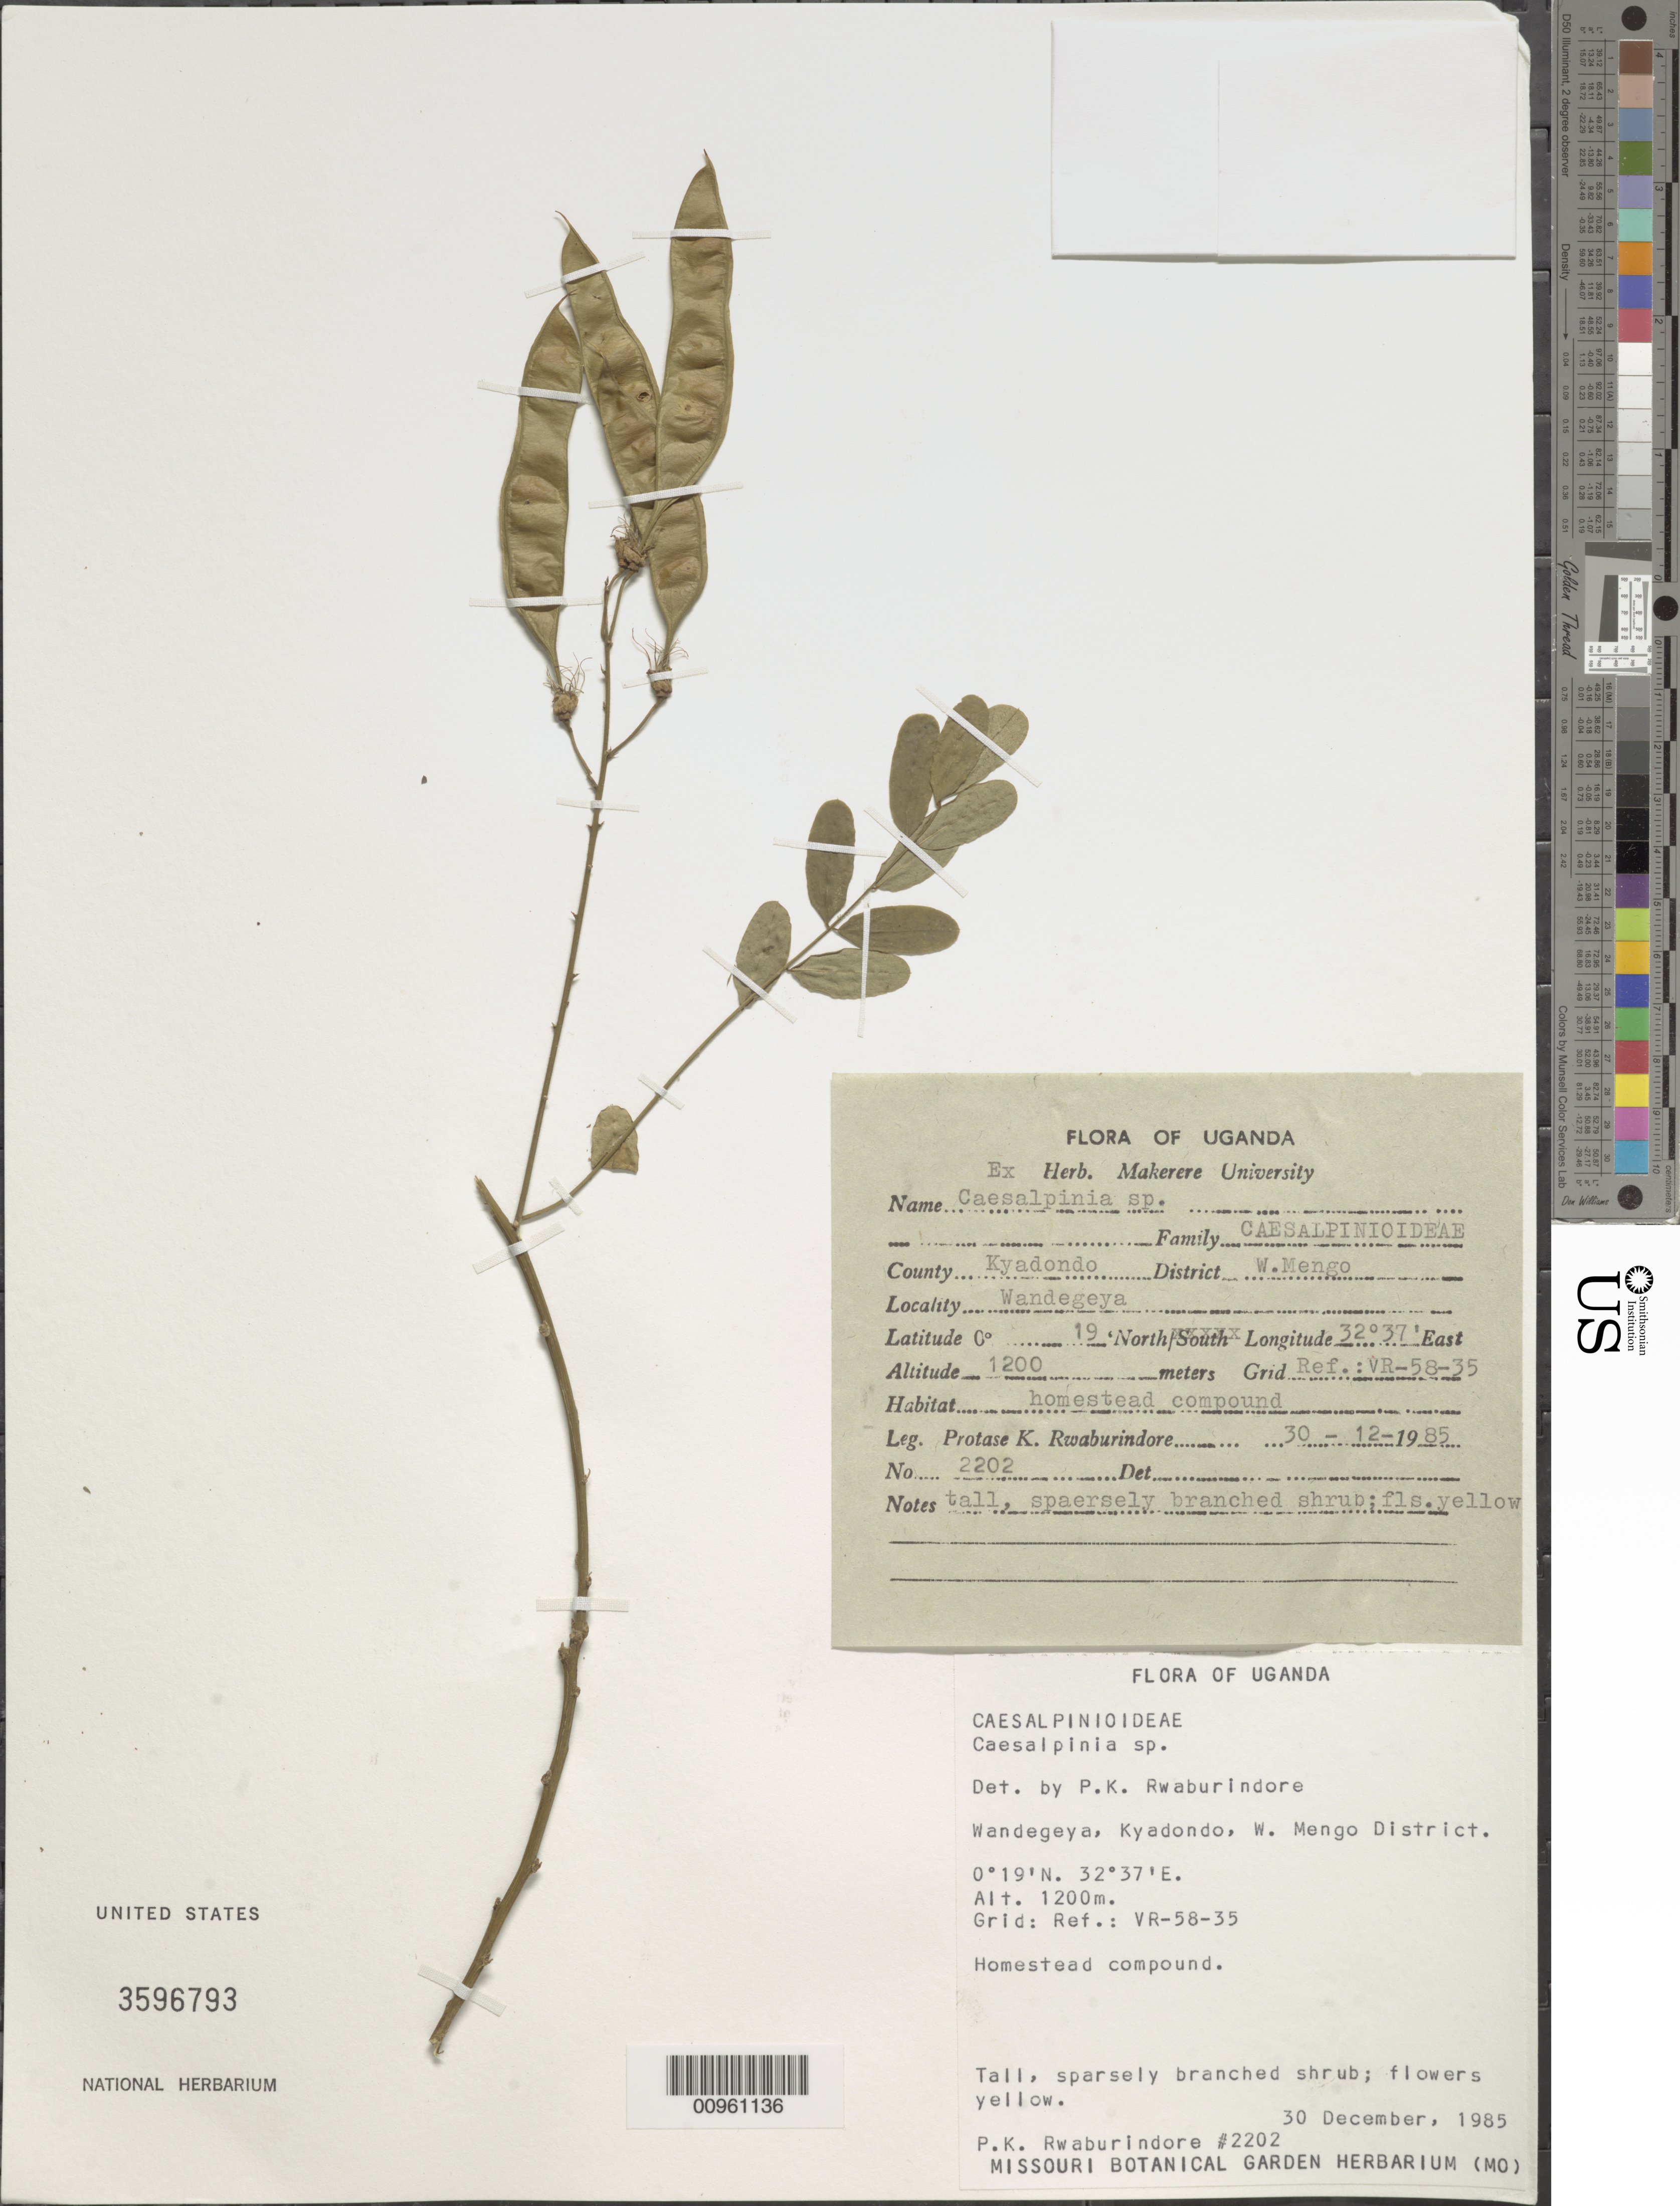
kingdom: Plantae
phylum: Tracheophyta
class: Magnoliopsida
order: Fabales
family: Fabaceae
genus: Caesalpinia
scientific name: Caesalpinia sp.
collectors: P. Rwaburindore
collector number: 2202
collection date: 1985-12-30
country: Uganda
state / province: Central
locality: Wandegeya, W. Mengo, Kyadondo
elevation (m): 1200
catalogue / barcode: US 3596793